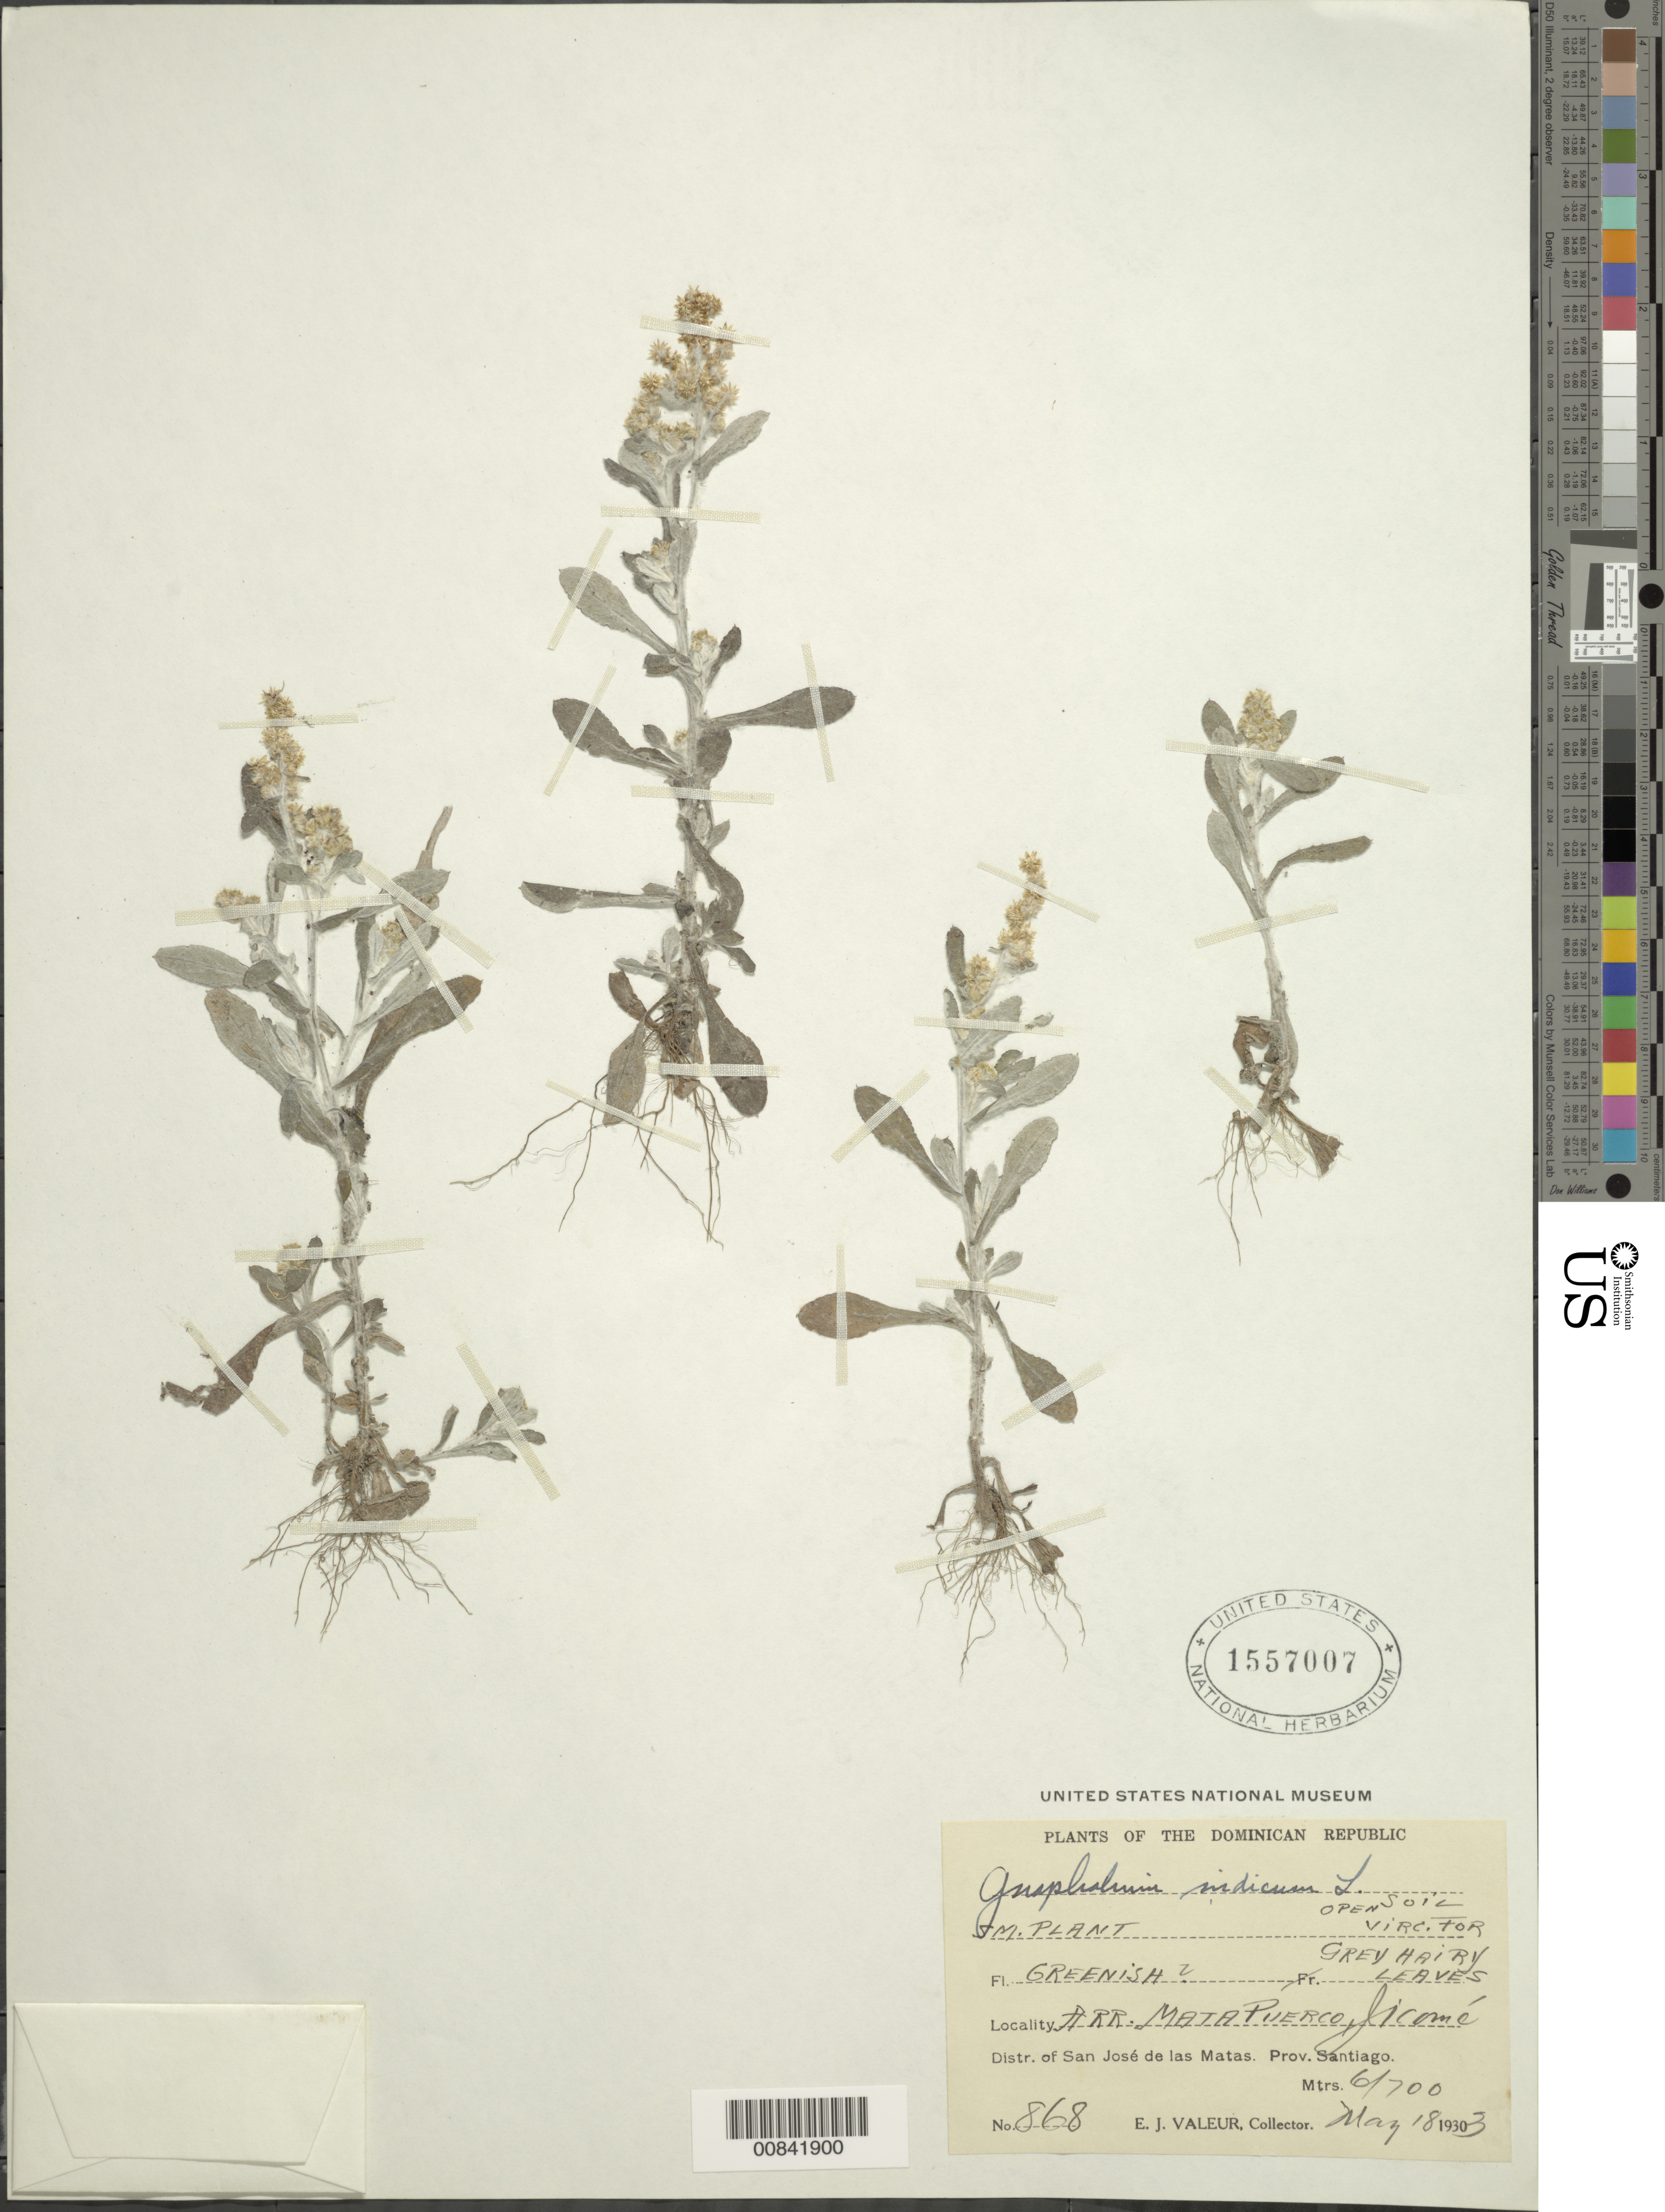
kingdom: Plantae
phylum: Tracheophyta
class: Magnoliopsida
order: Asterales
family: Asteraceae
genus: Helichrysum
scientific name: Helichrysum indicum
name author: (L.) Grierson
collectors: E. Valeur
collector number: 868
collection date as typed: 18 May 1933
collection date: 1933-05-18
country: Dominican Republic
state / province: Santiago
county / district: San José de las Matas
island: Hispaniola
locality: Arroyo Mata Puerco, Jicomé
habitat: Open soil, virgen forest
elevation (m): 600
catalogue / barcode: US 1557007